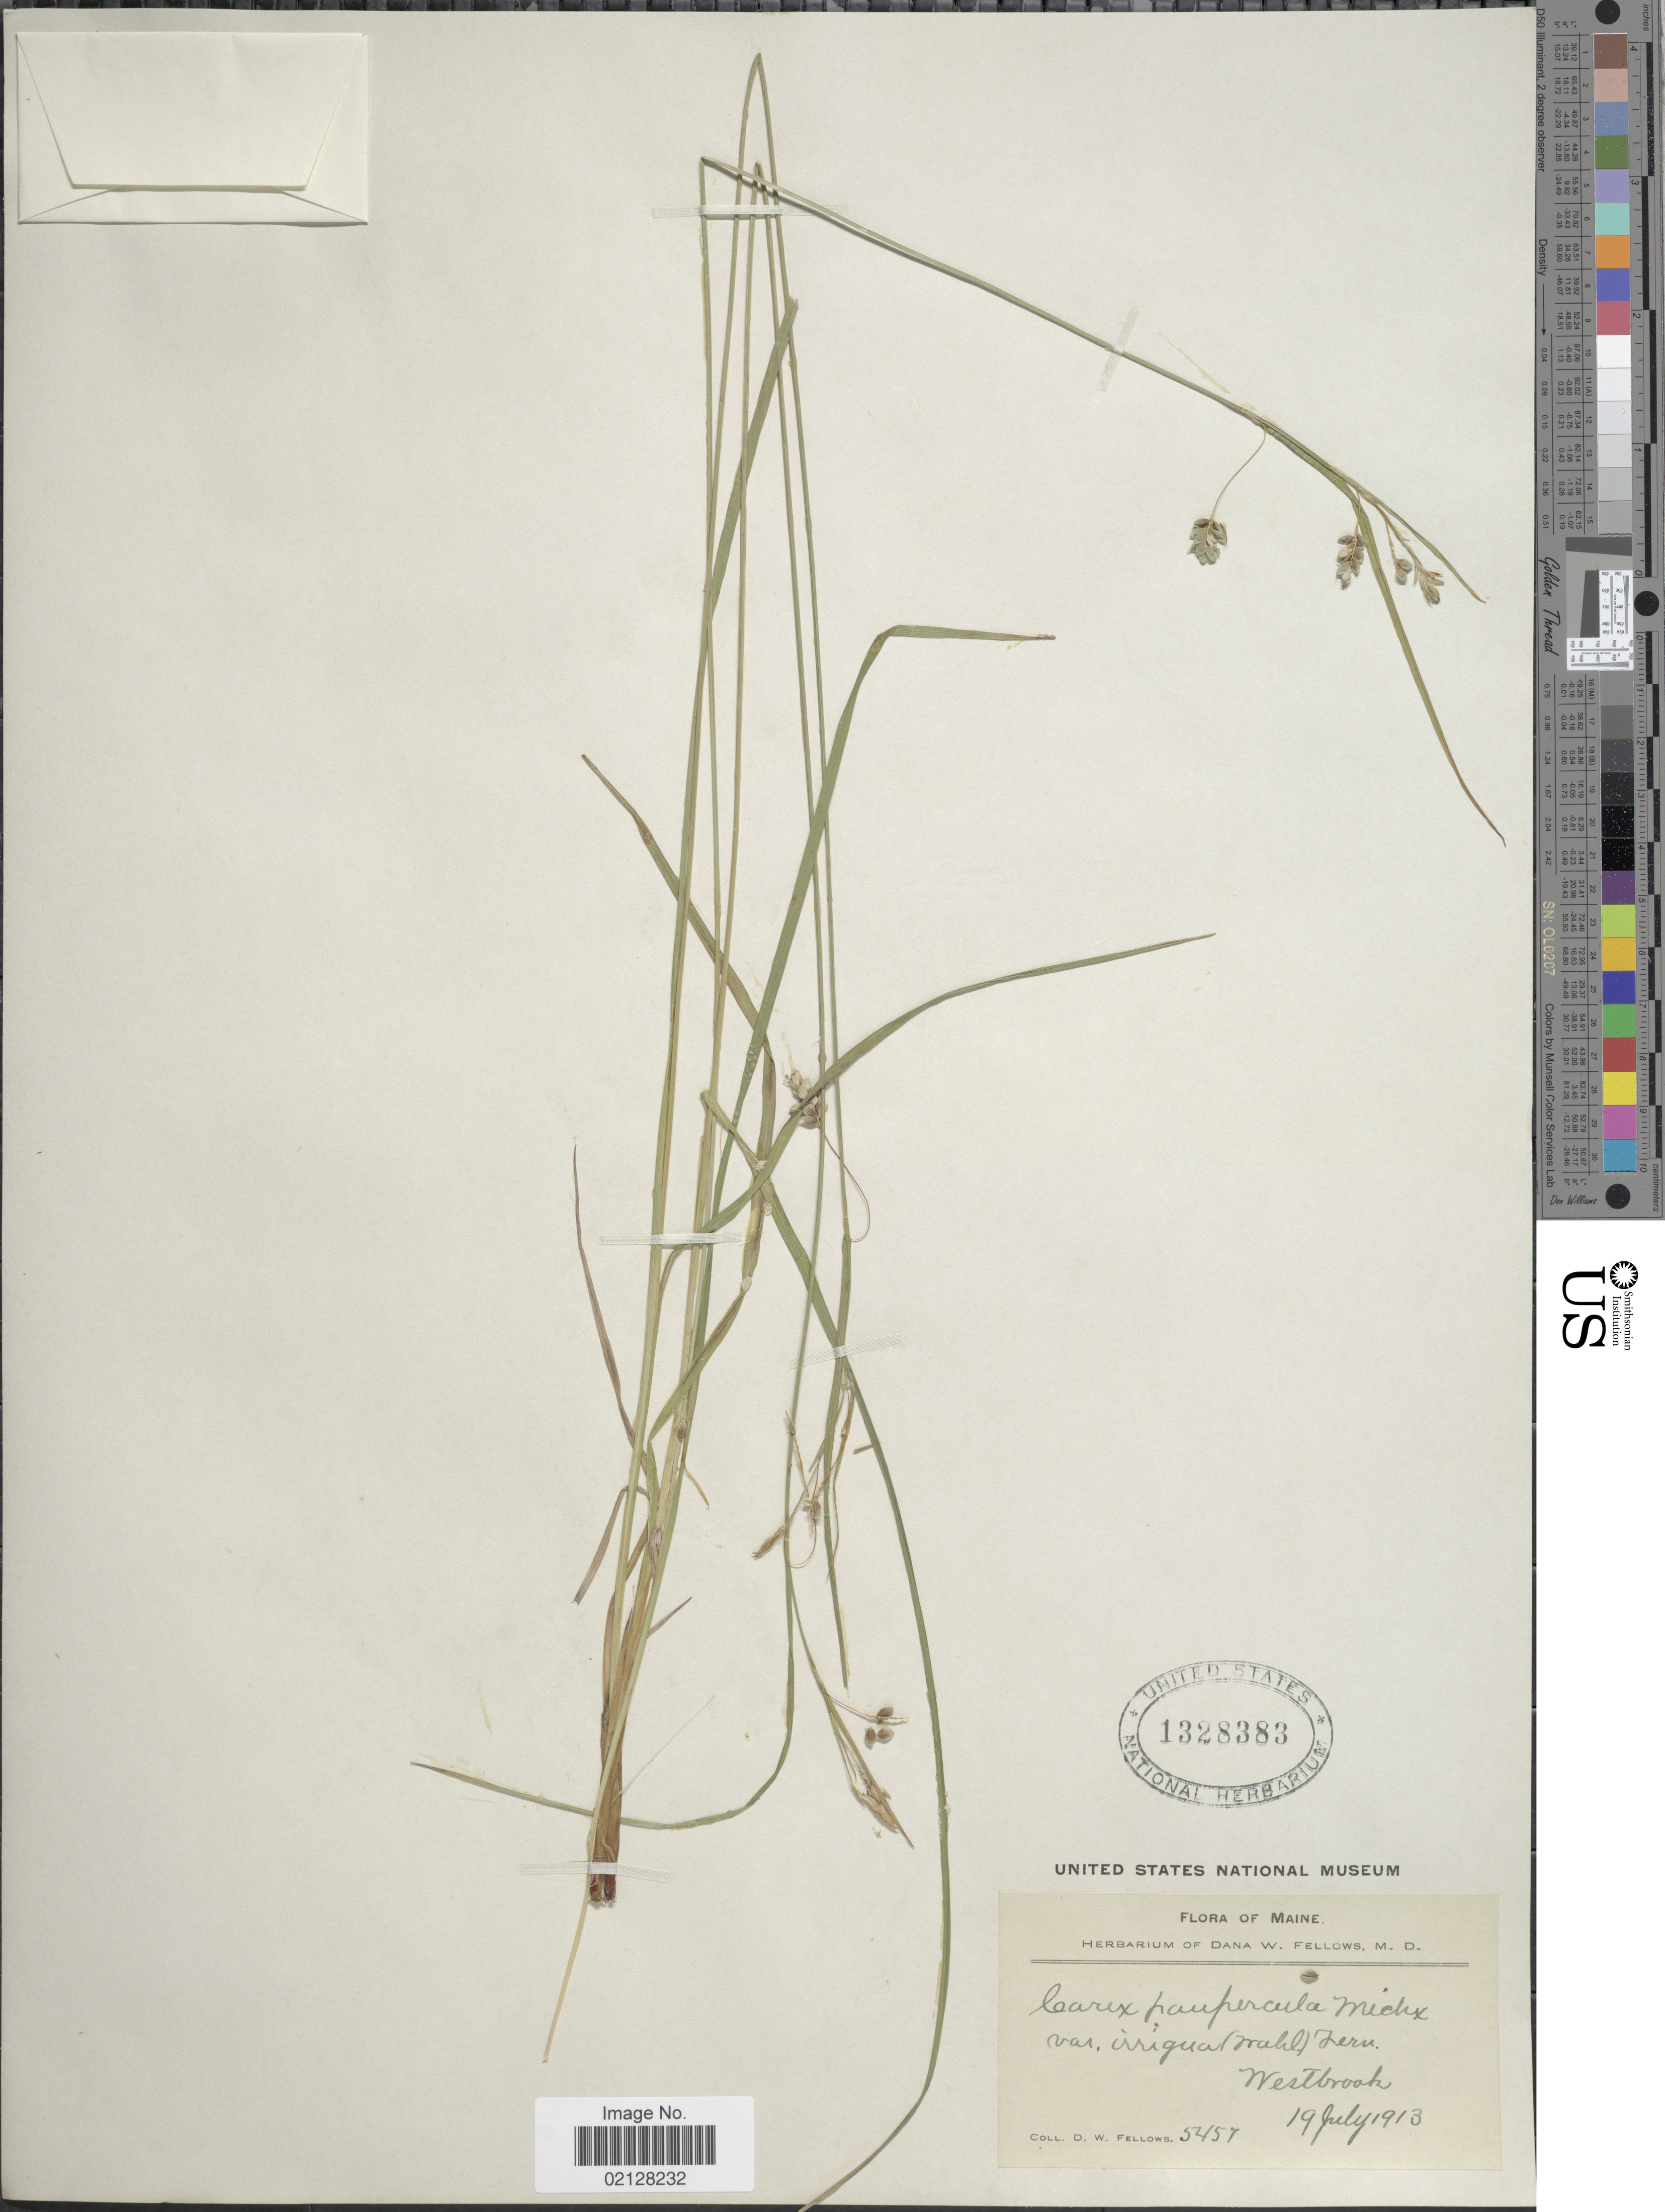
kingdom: Plantae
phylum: Tracheophyta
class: Liliopsida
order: Poales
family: Cyperaceae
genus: Carex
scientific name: Carex magellanica subsp. irrigua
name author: (Wahlenb.) Hiitonen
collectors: D. W. Fellows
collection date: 1913-07-19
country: United States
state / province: Maine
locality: Westbrook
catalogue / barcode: US 1328383